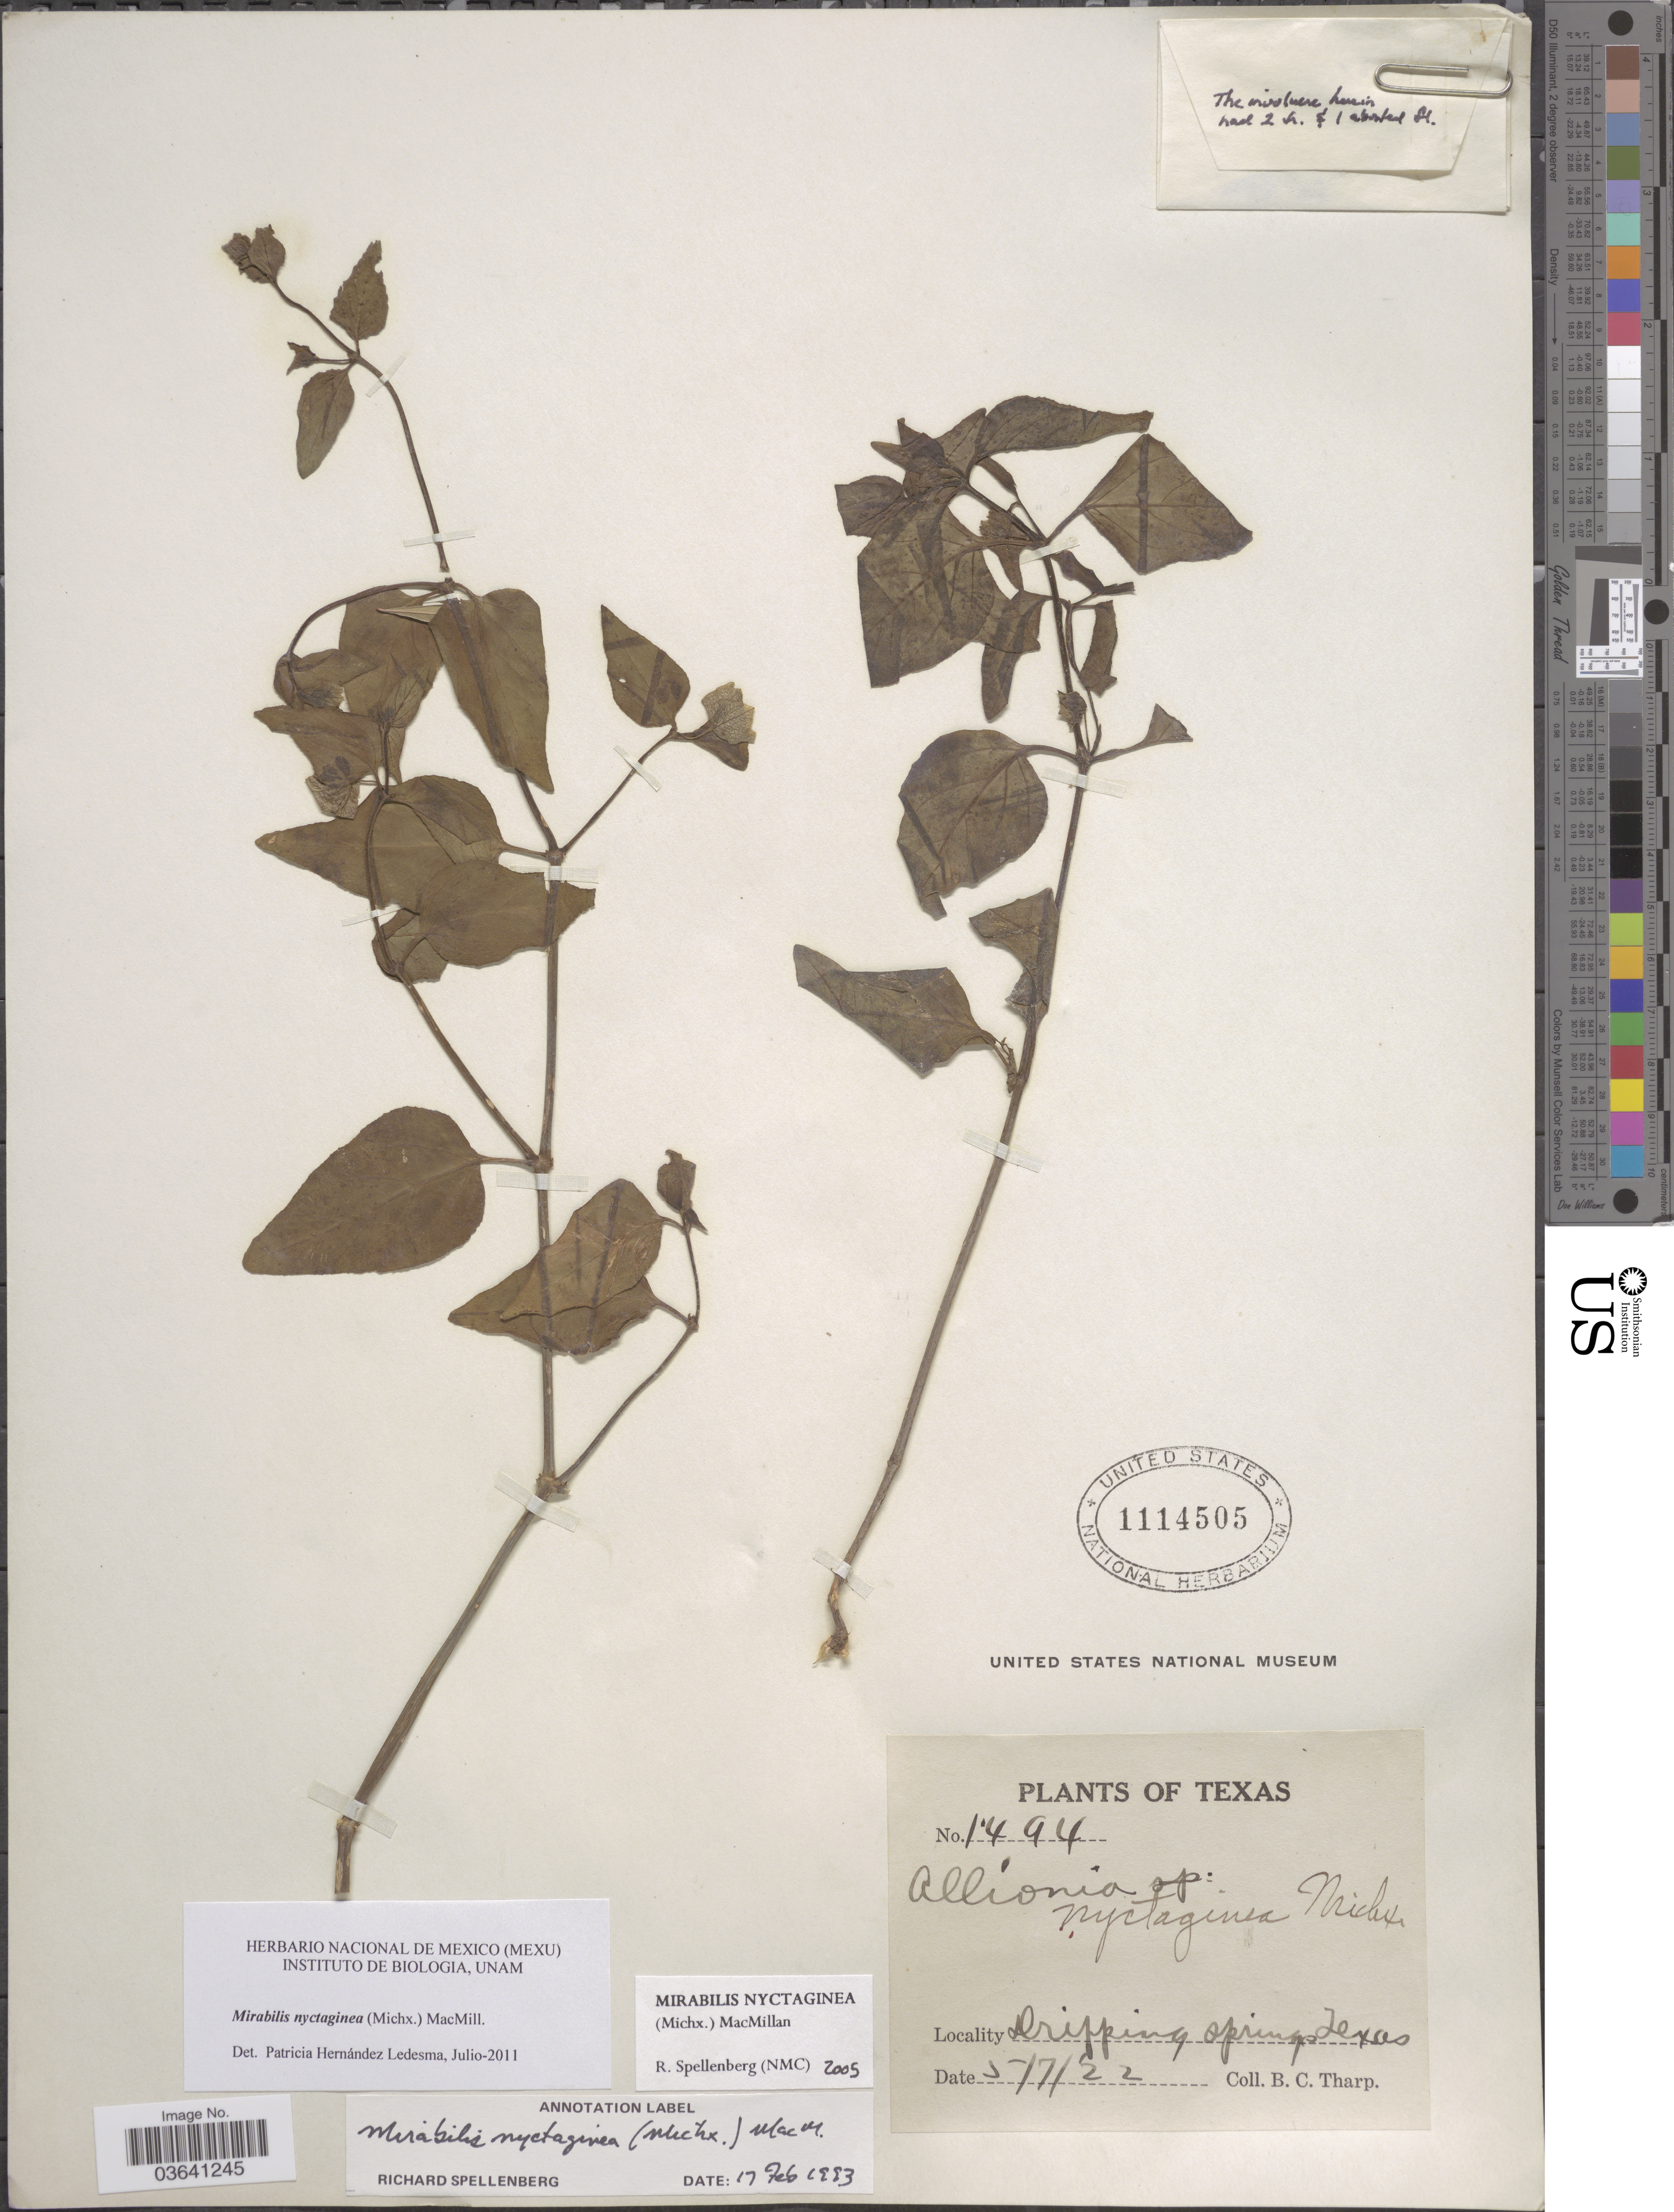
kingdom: Plantae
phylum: Tracheophyta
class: Magnoliopsida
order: Caryophyllales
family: Nyctaginaceae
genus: Mirabilis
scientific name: Mirabilis nyctaginea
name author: (Michx.) MacMill.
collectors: B. C. Tharp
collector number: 1494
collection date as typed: Transcribed d/m/y: 7/5/22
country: United States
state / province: Texas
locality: Dripping Springs.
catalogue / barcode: US 1114505